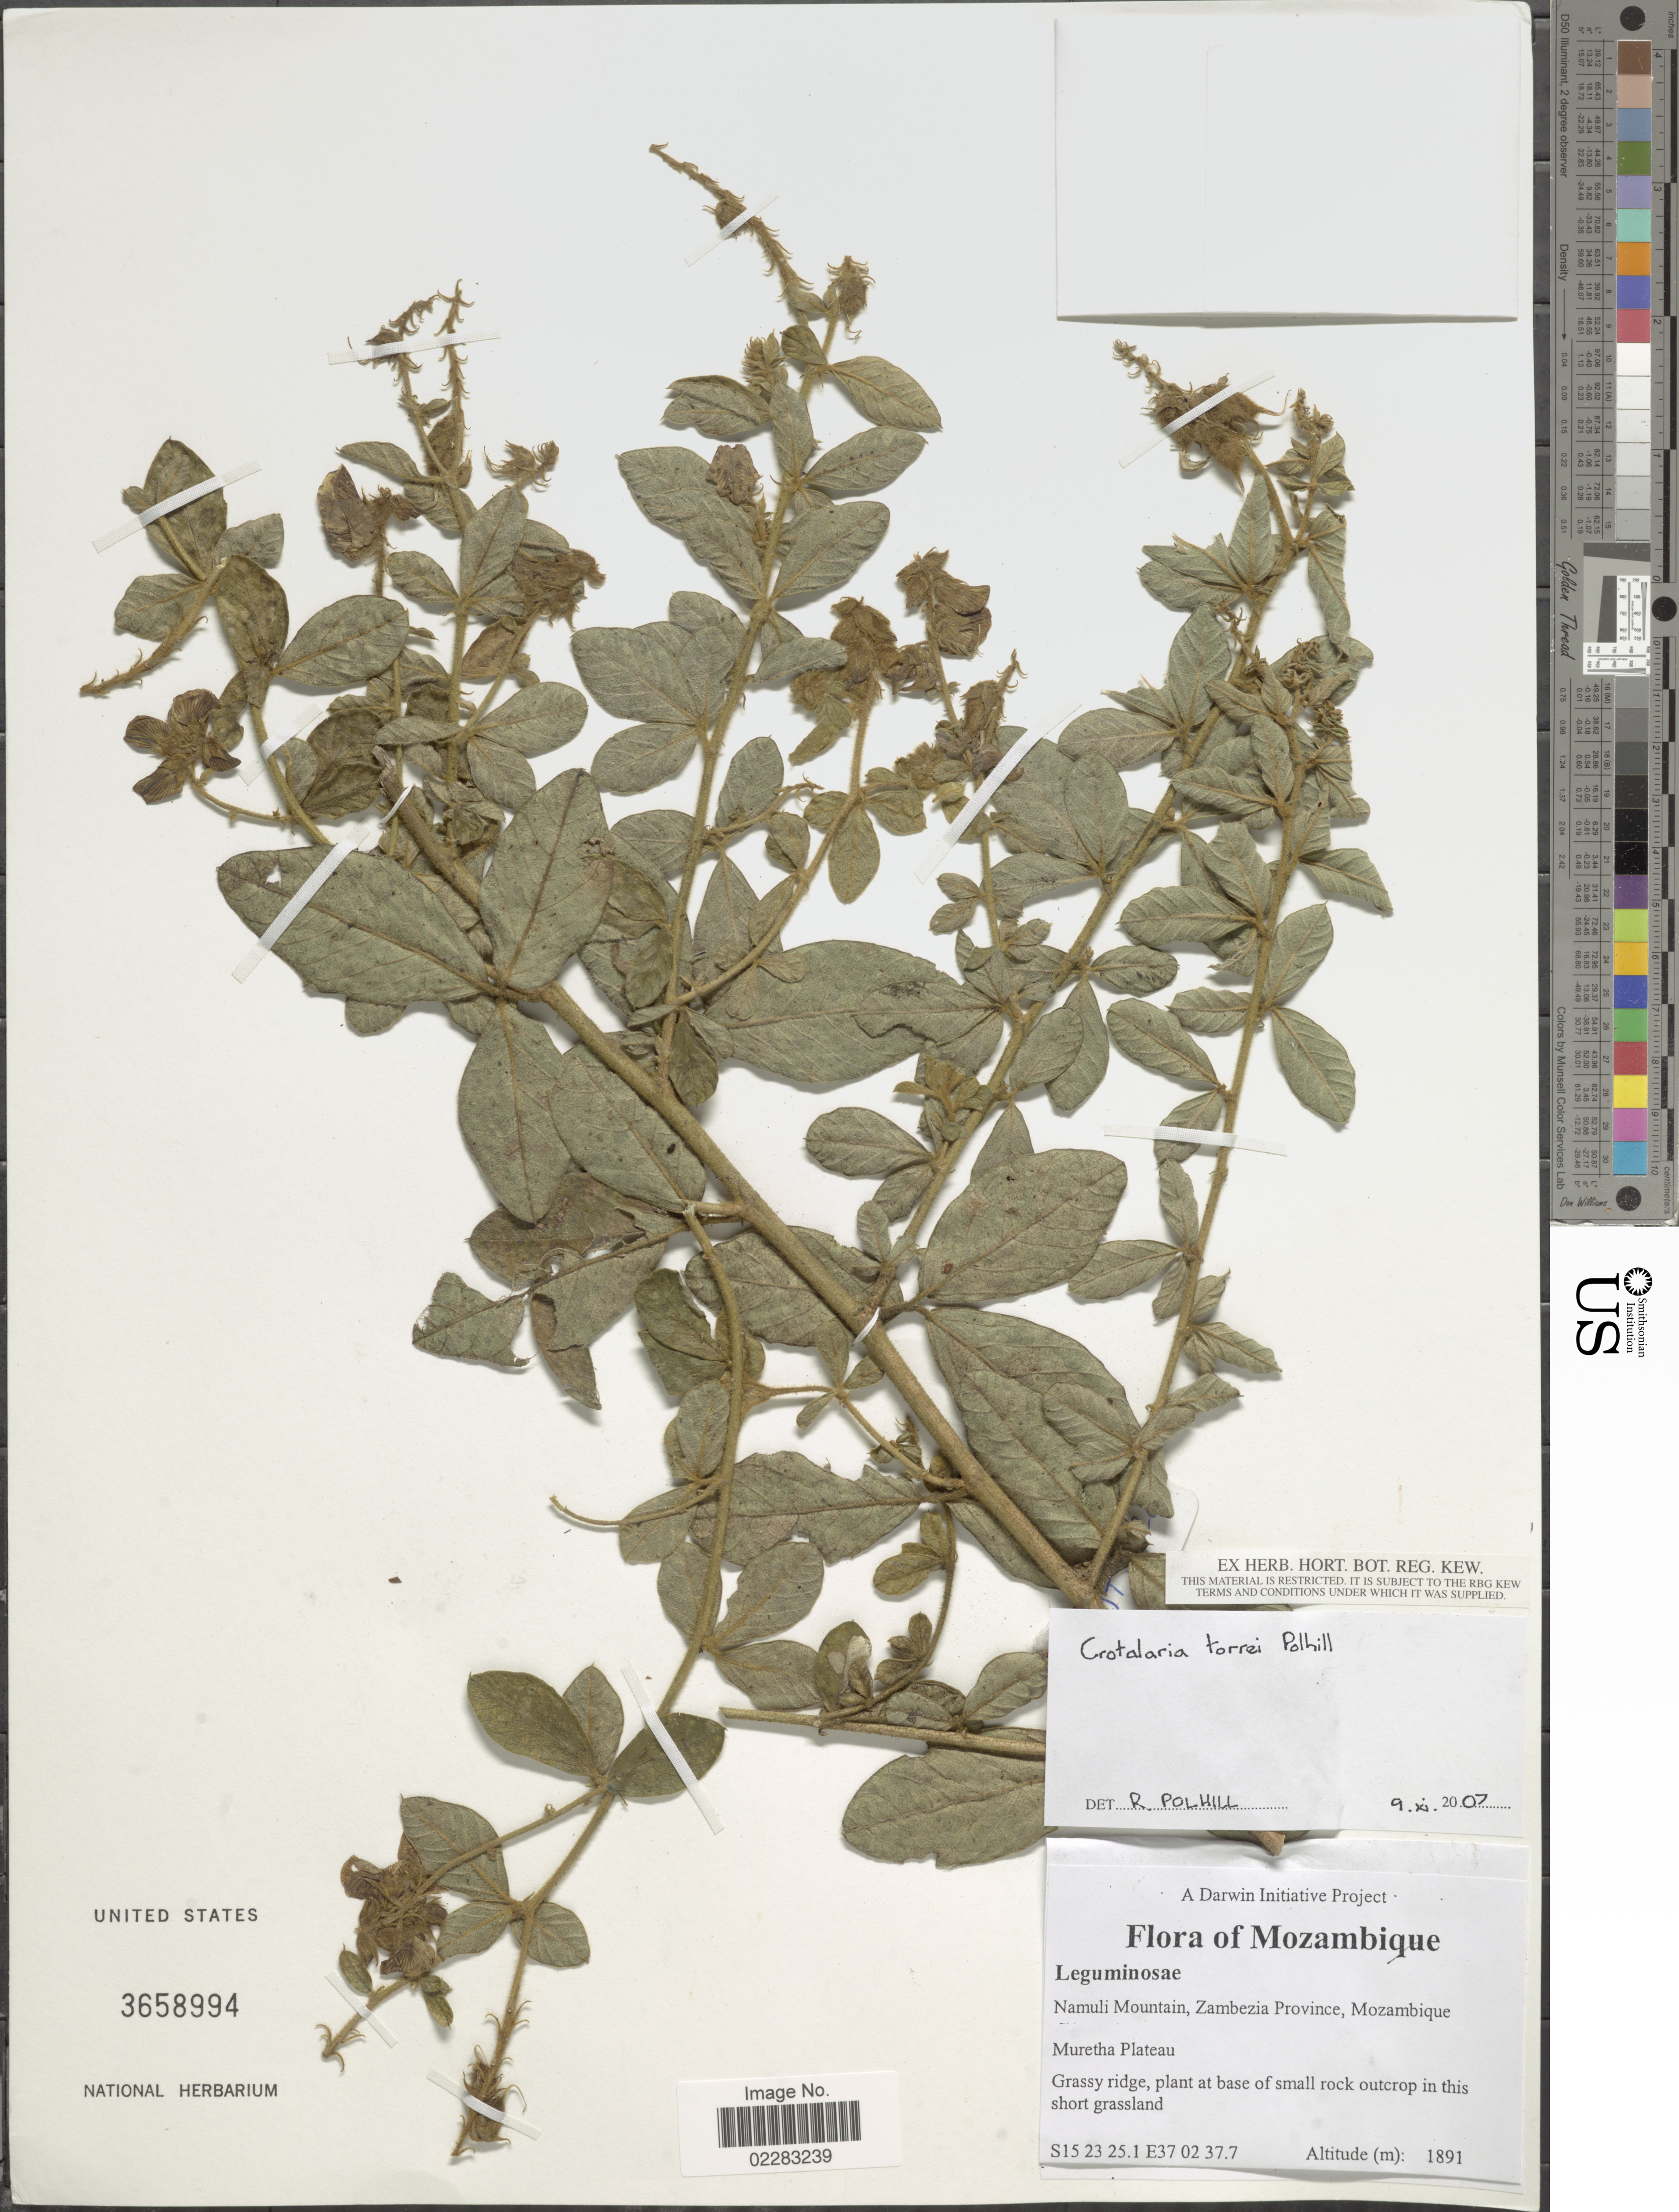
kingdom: Plantae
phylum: Tracheophyta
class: Magnoliopsida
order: Fabales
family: Fabaceae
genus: Crotalaria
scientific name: Crotalaria torrei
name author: Polhill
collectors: Darwin Initiative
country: Mozambique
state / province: Zambézia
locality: Namuli Mountain, Muretha Plateau.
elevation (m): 1891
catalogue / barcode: US 3658994